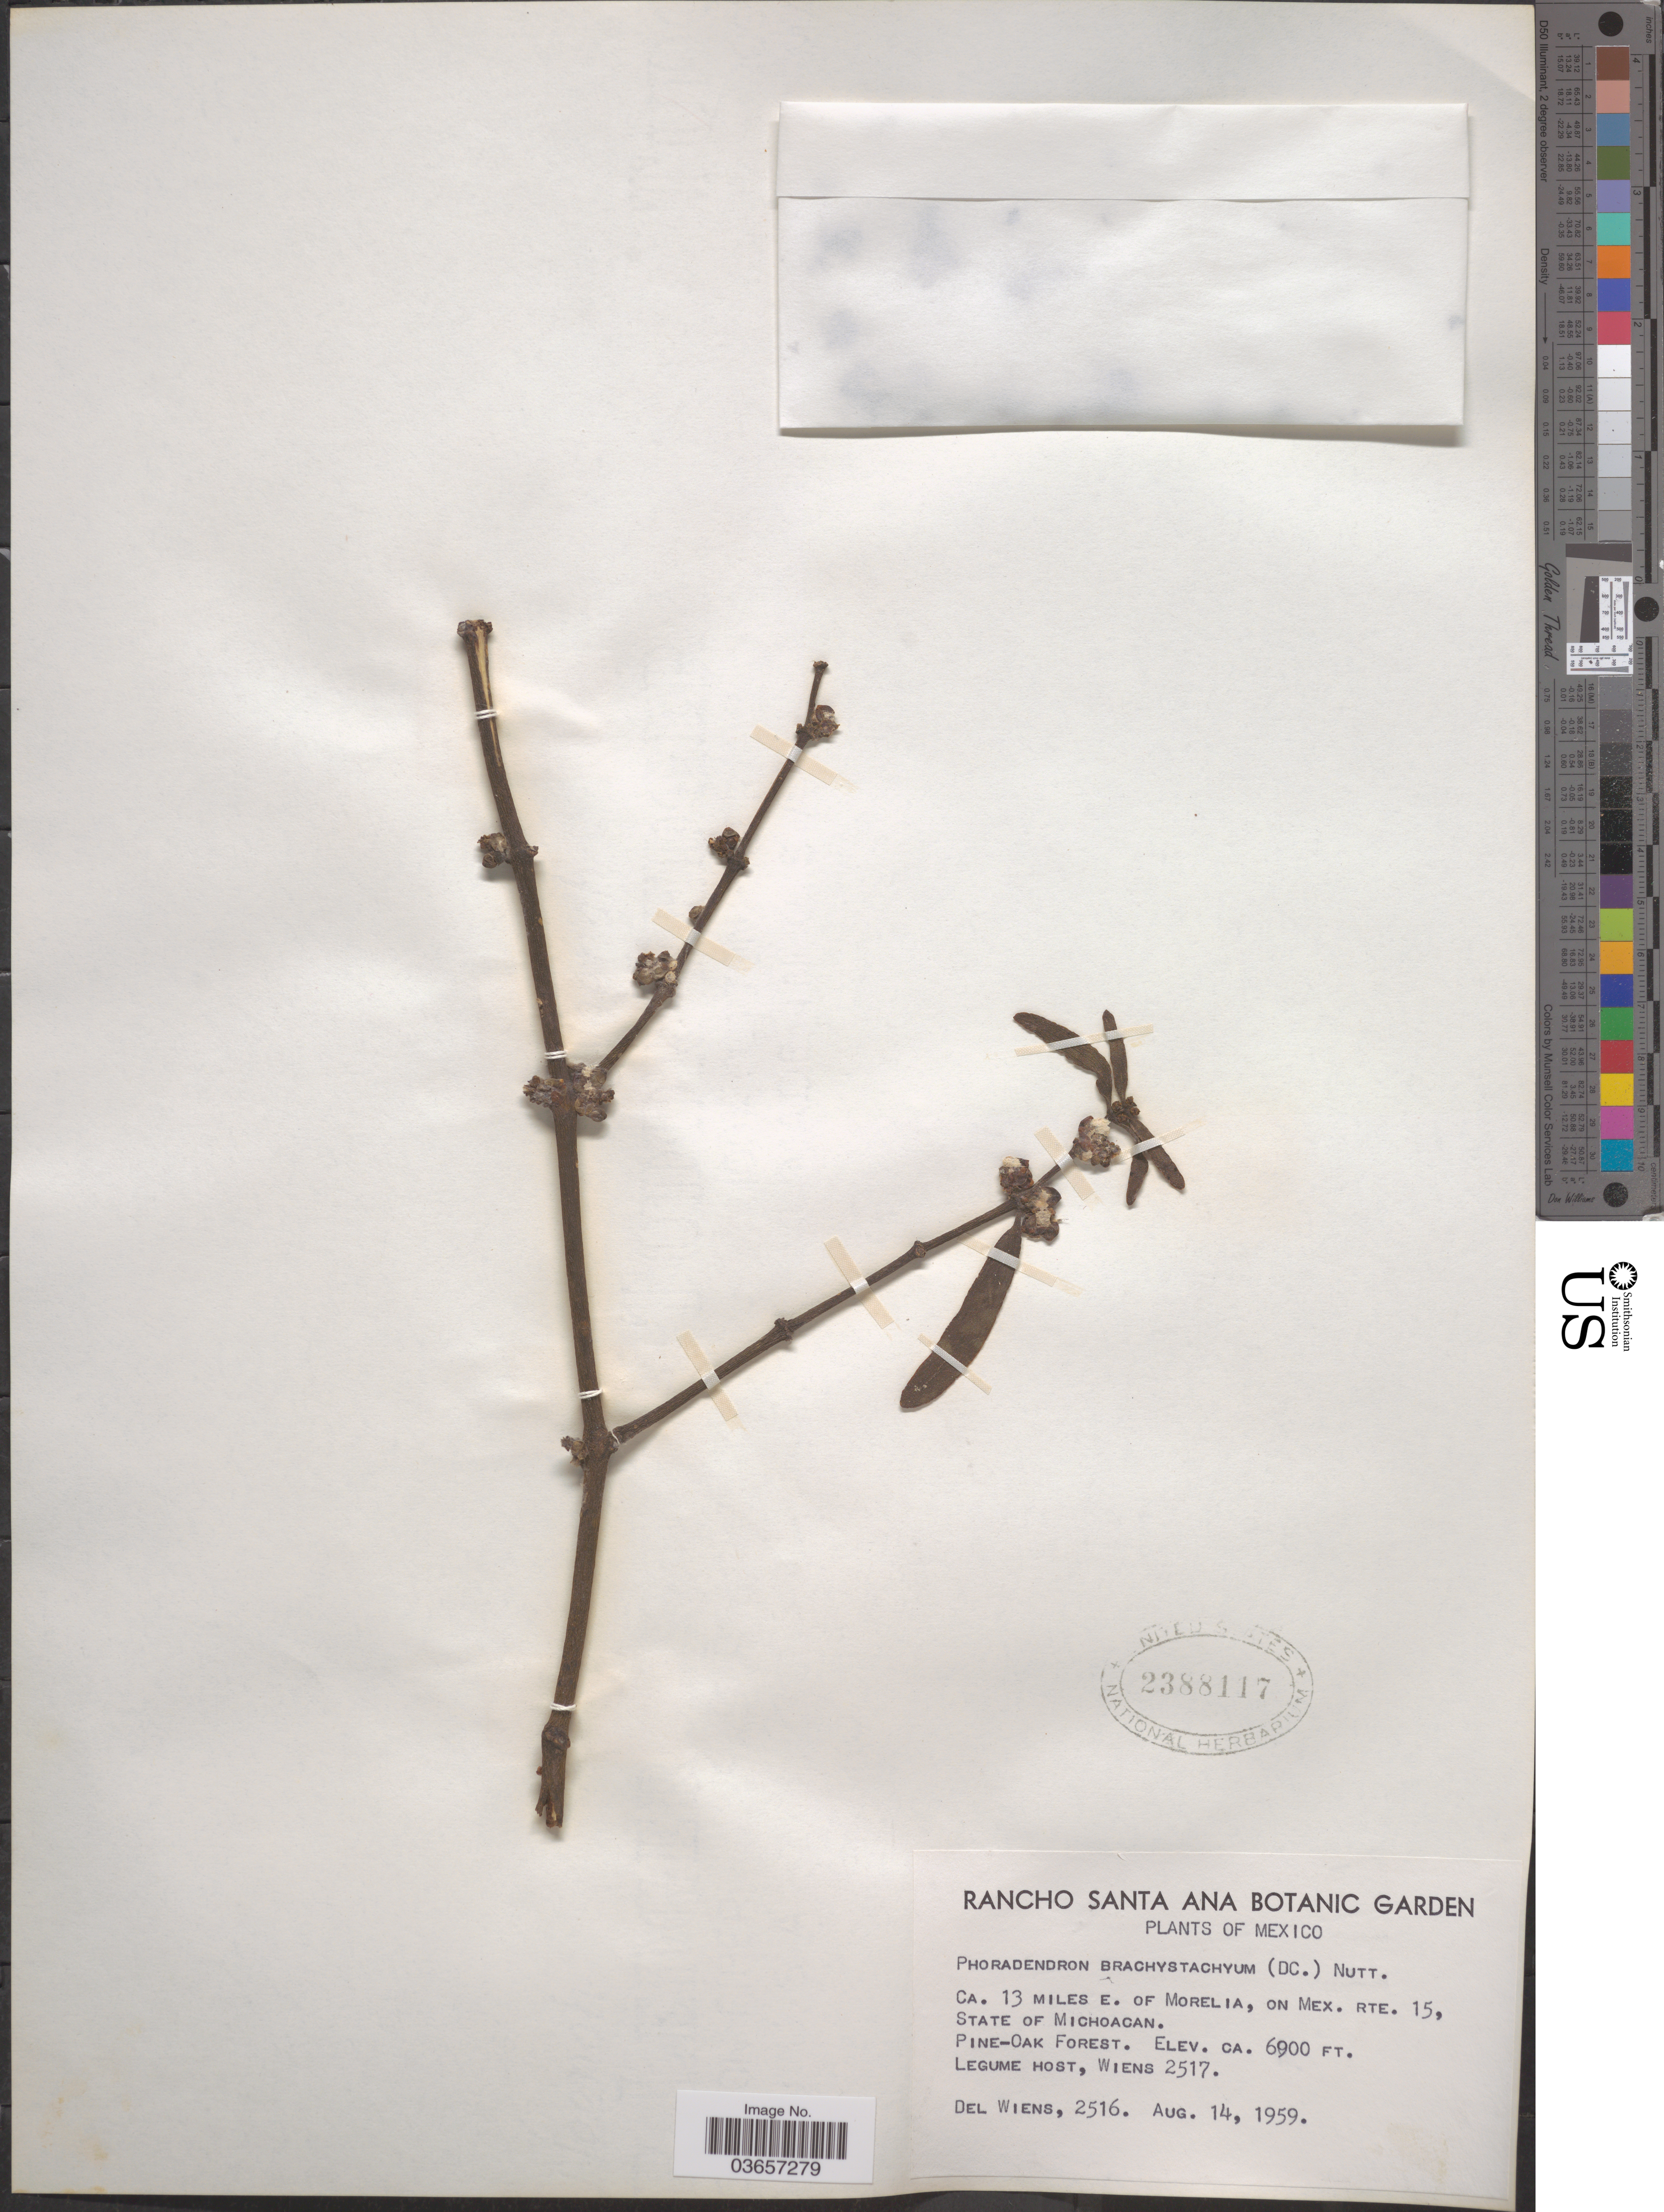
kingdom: Plantae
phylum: Tracheophyta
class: Magnoliopsida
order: Santalales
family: Viscaceae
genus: Phoradendron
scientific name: Phoradendron brachystachyum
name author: (DC.) Oliv.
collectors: D. Wiens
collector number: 2516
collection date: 1959-08-14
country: Mexico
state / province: Michoacán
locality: Ca. 13 miles E. of Morelia, on Mex. Rte. 15.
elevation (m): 2103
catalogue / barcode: US 2388117